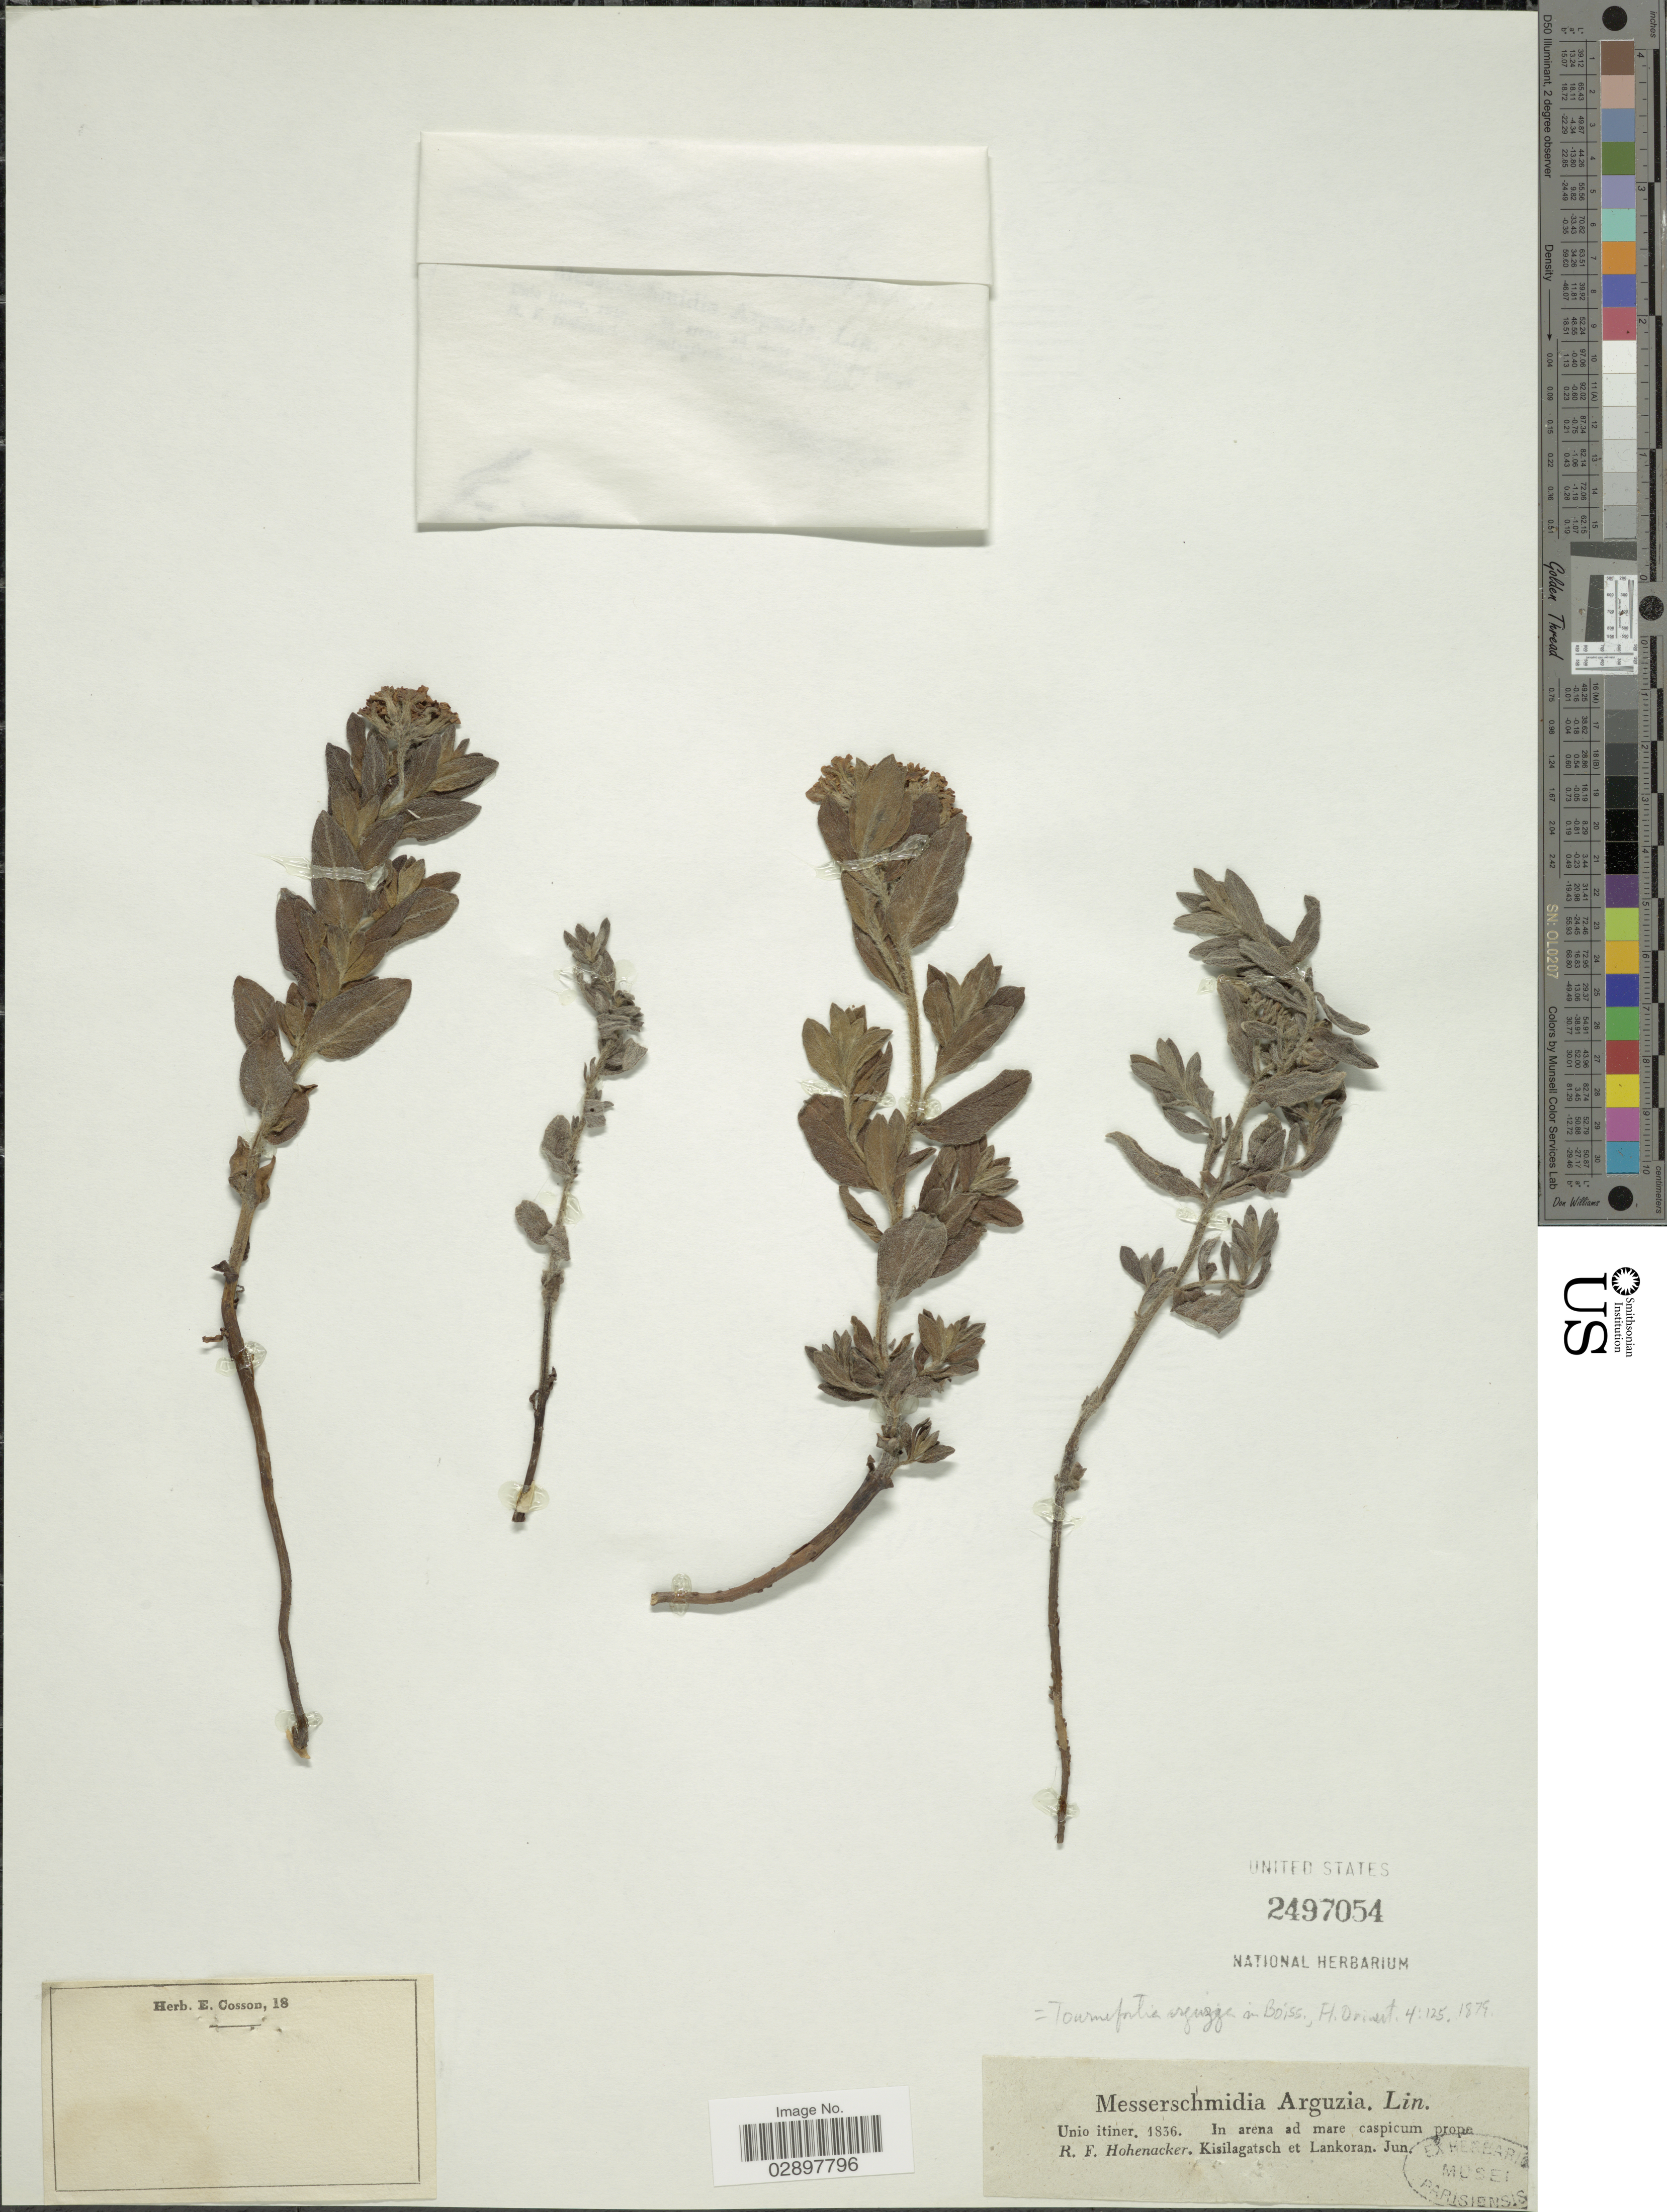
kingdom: Plantae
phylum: Tracheophyta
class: Magnoliopsida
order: Boraginales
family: Heliotropiaceae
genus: Tournefortia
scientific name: Tournefortia arguzia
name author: Roem. & Schult.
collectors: R. F. Hohenacker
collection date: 1836-06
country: Azerbaijan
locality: Kisilagatsch et Lankoran.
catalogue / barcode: US 2497054